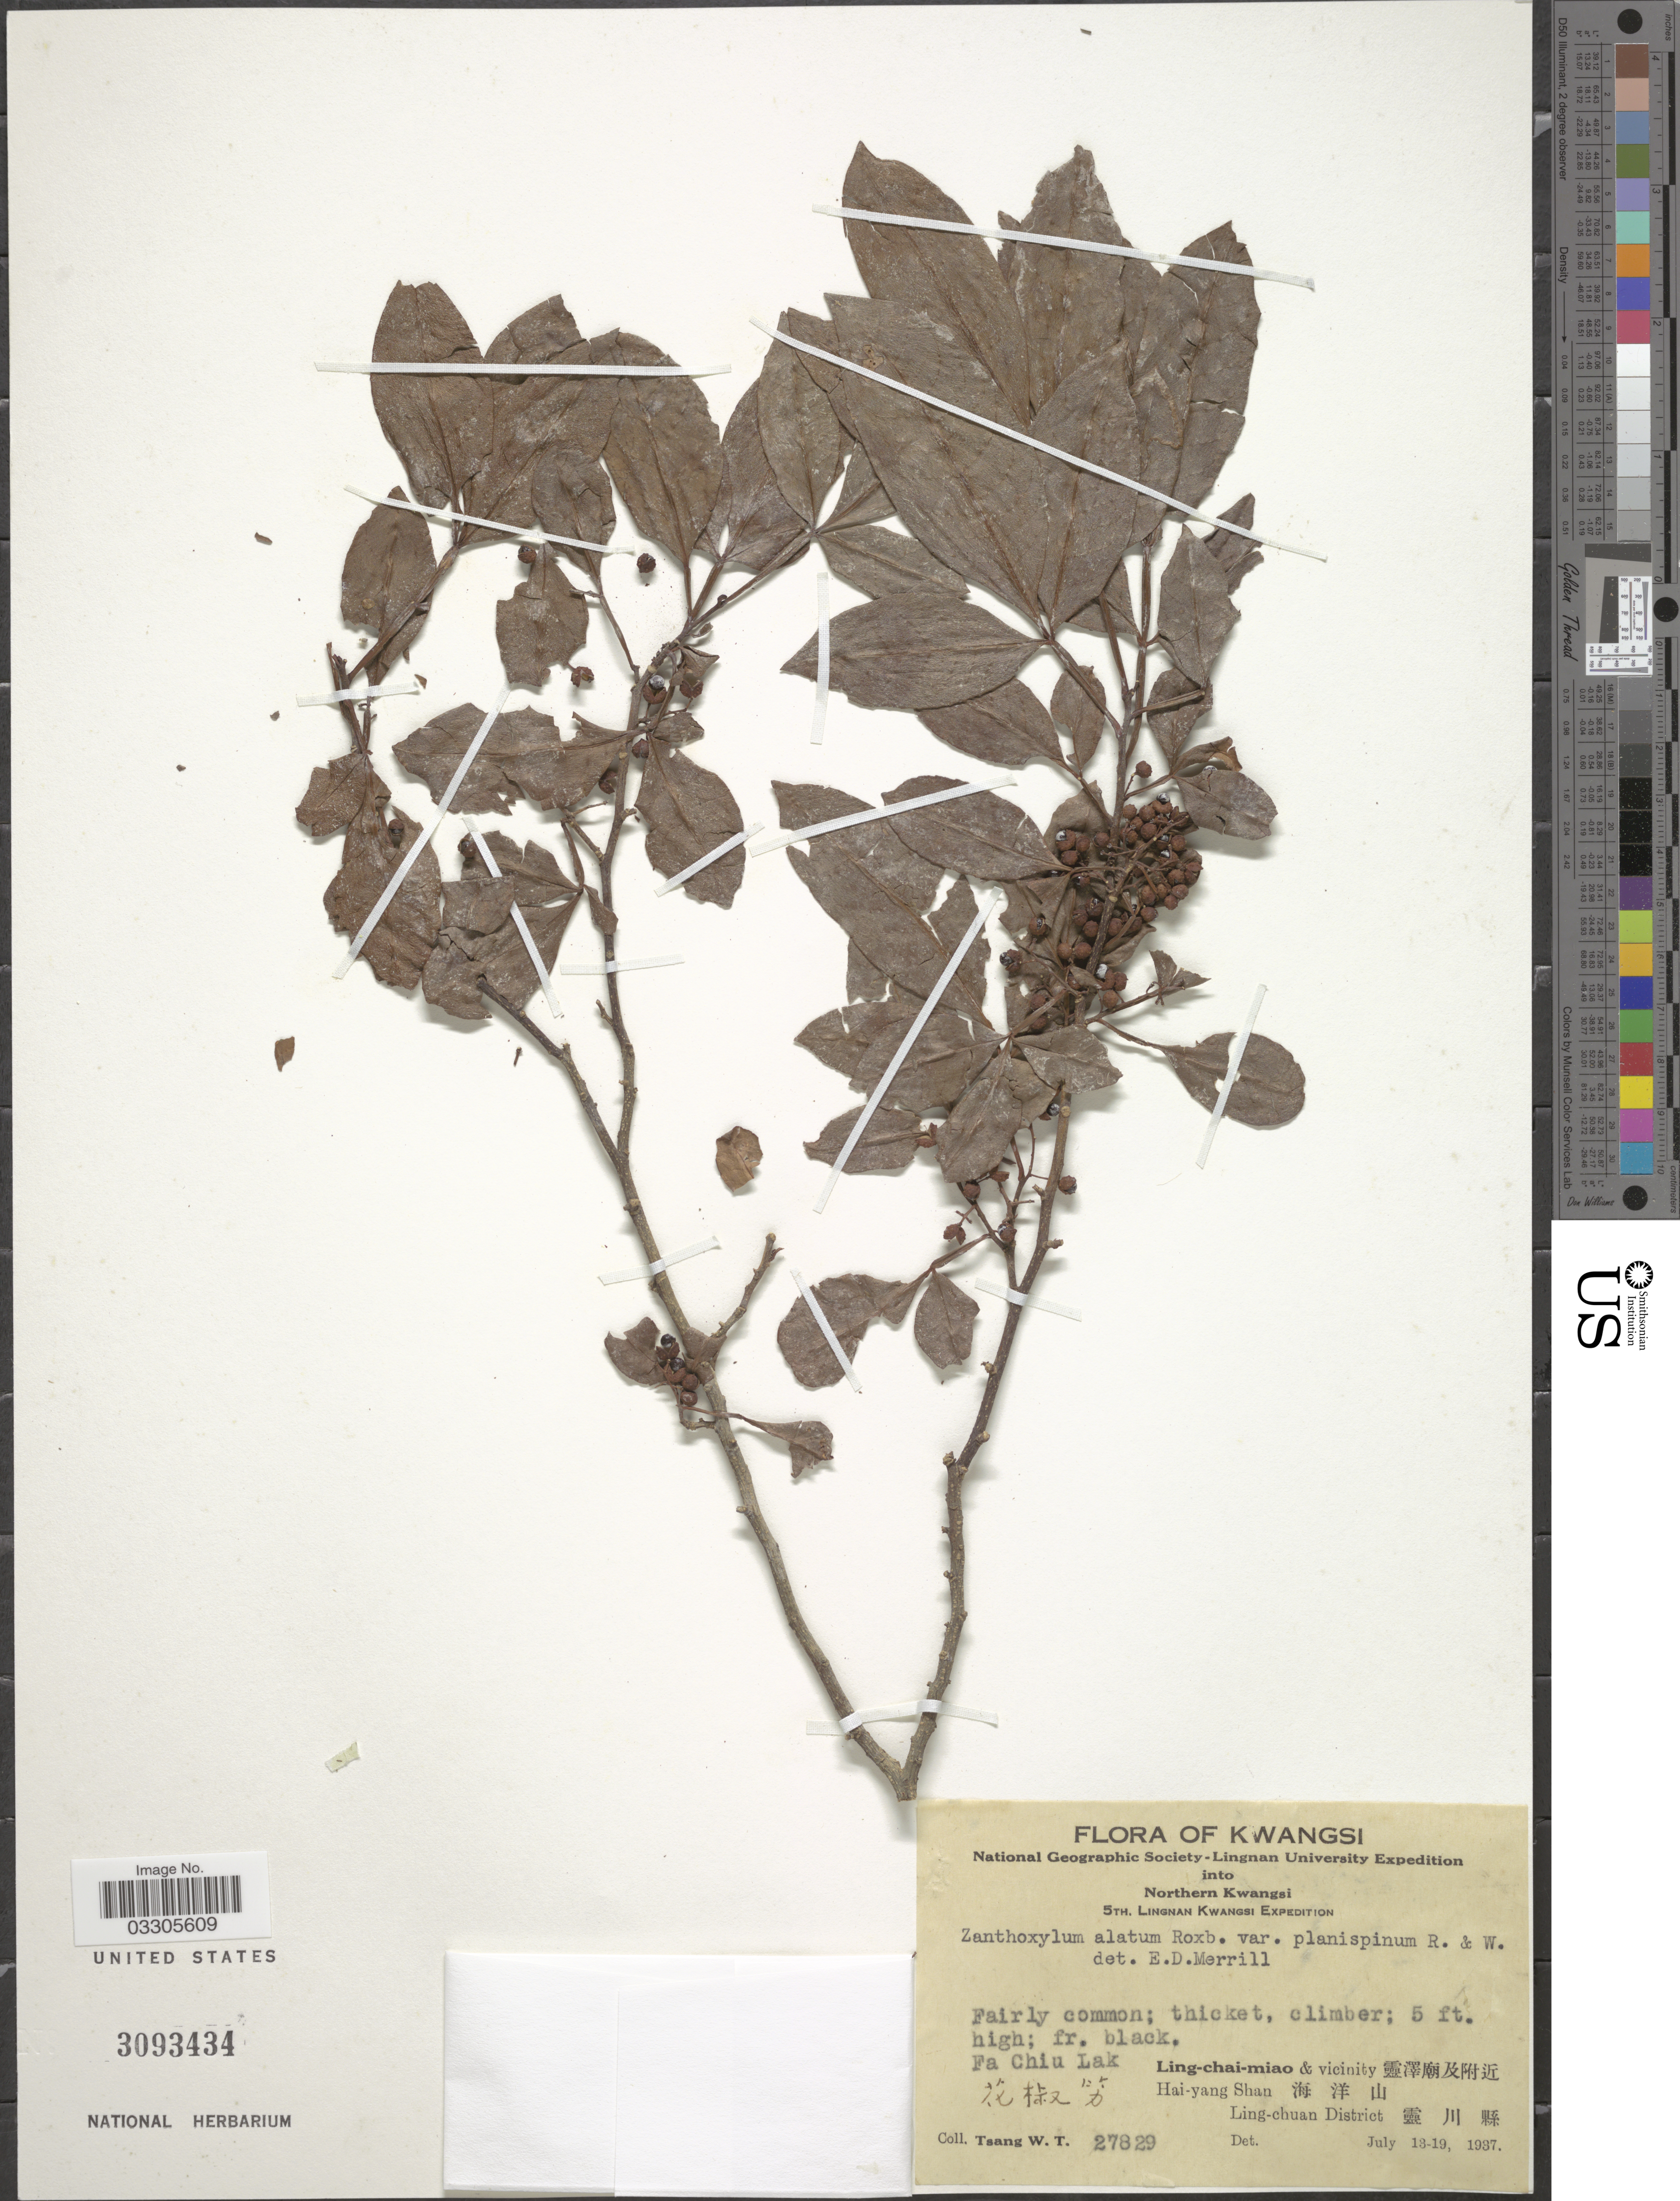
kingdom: Plantae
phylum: Tracheophyta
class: Magnoliopsida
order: Sapindales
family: Rutaceae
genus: Zanthoxylum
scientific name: Zanthoxylum armatum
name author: DC.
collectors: W. T. Tsang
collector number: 27829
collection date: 1937-07-13/1937-07-19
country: China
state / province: Guangxi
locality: Kwangsi, Northern Kwangsi, Fa Chiu Lak X, Ling-chai-miao & vicinity X, Hai-yang-Shan X, Ling-chuan District X.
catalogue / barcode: US 3093434